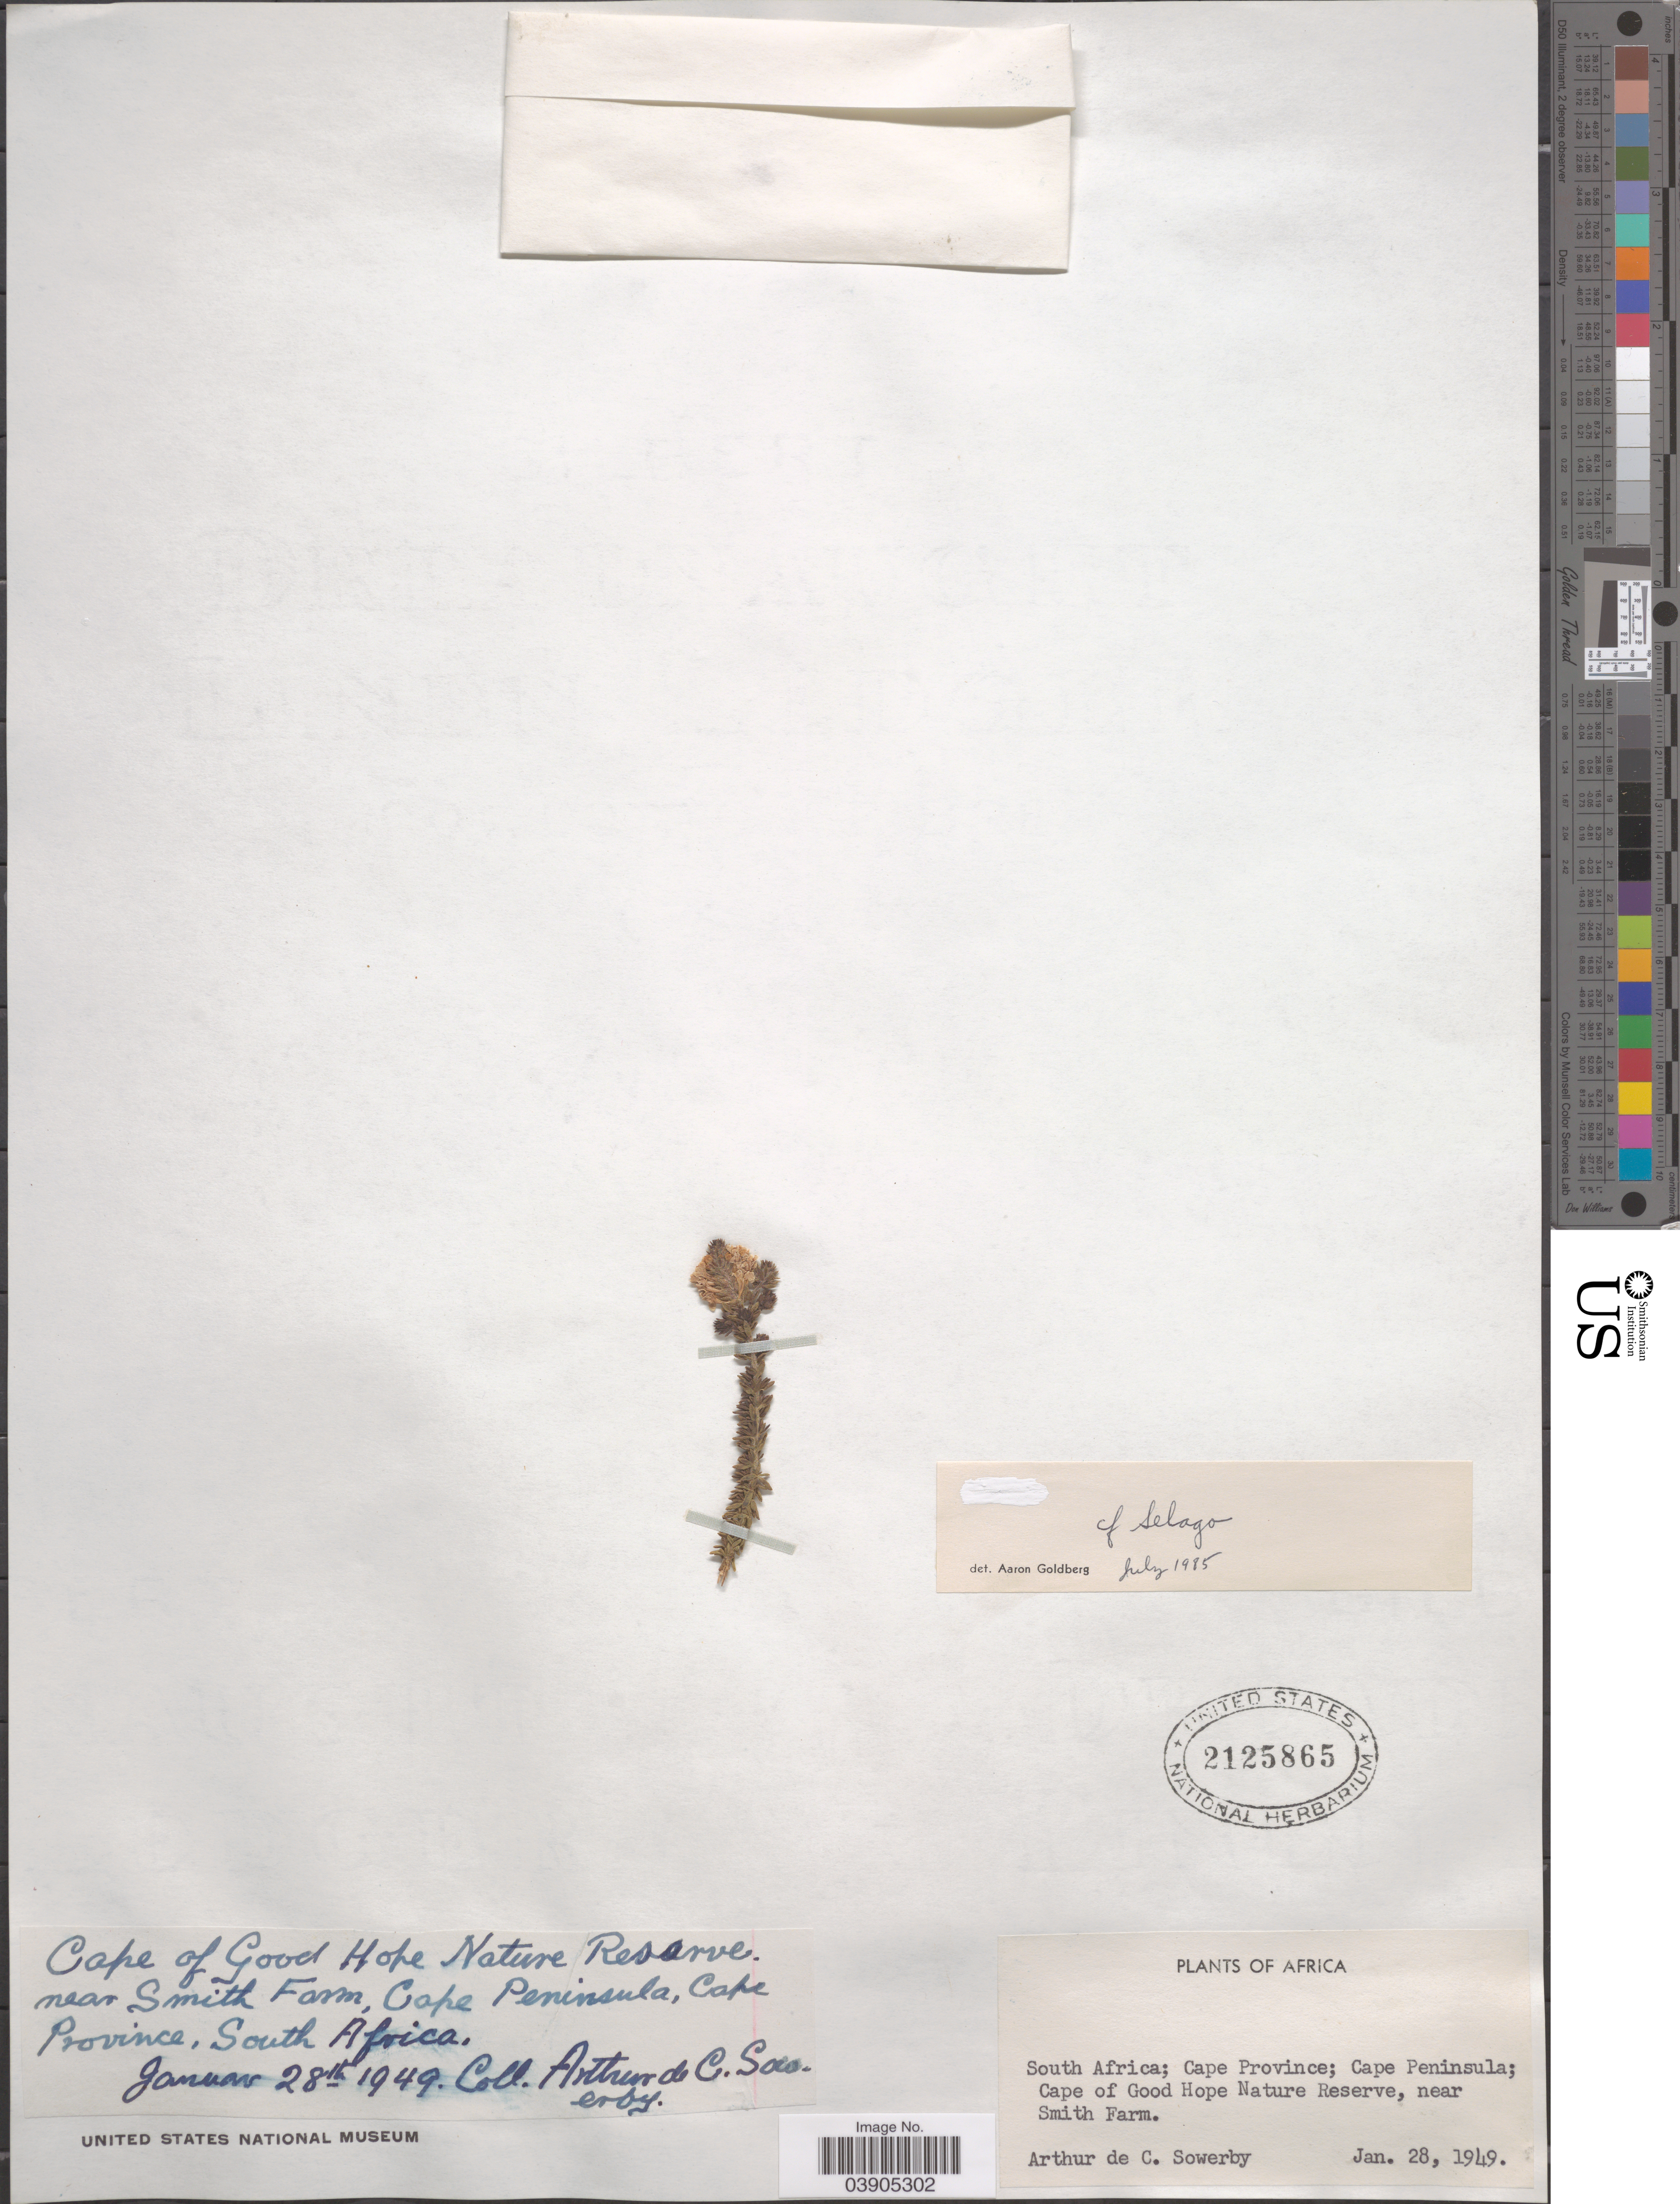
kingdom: Plantae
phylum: Tracheophyta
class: Magnoliopsida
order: Lamiales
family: Scrophulariaceae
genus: Selago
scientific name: Selago sp.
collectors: A. C. Sowerby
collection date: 1949-01-28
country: South Africa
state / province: Western Cape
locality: Cape Peninsula; Cape of Good Hope Nature Reserve, near Smith Farm.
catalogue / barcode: US 2125865